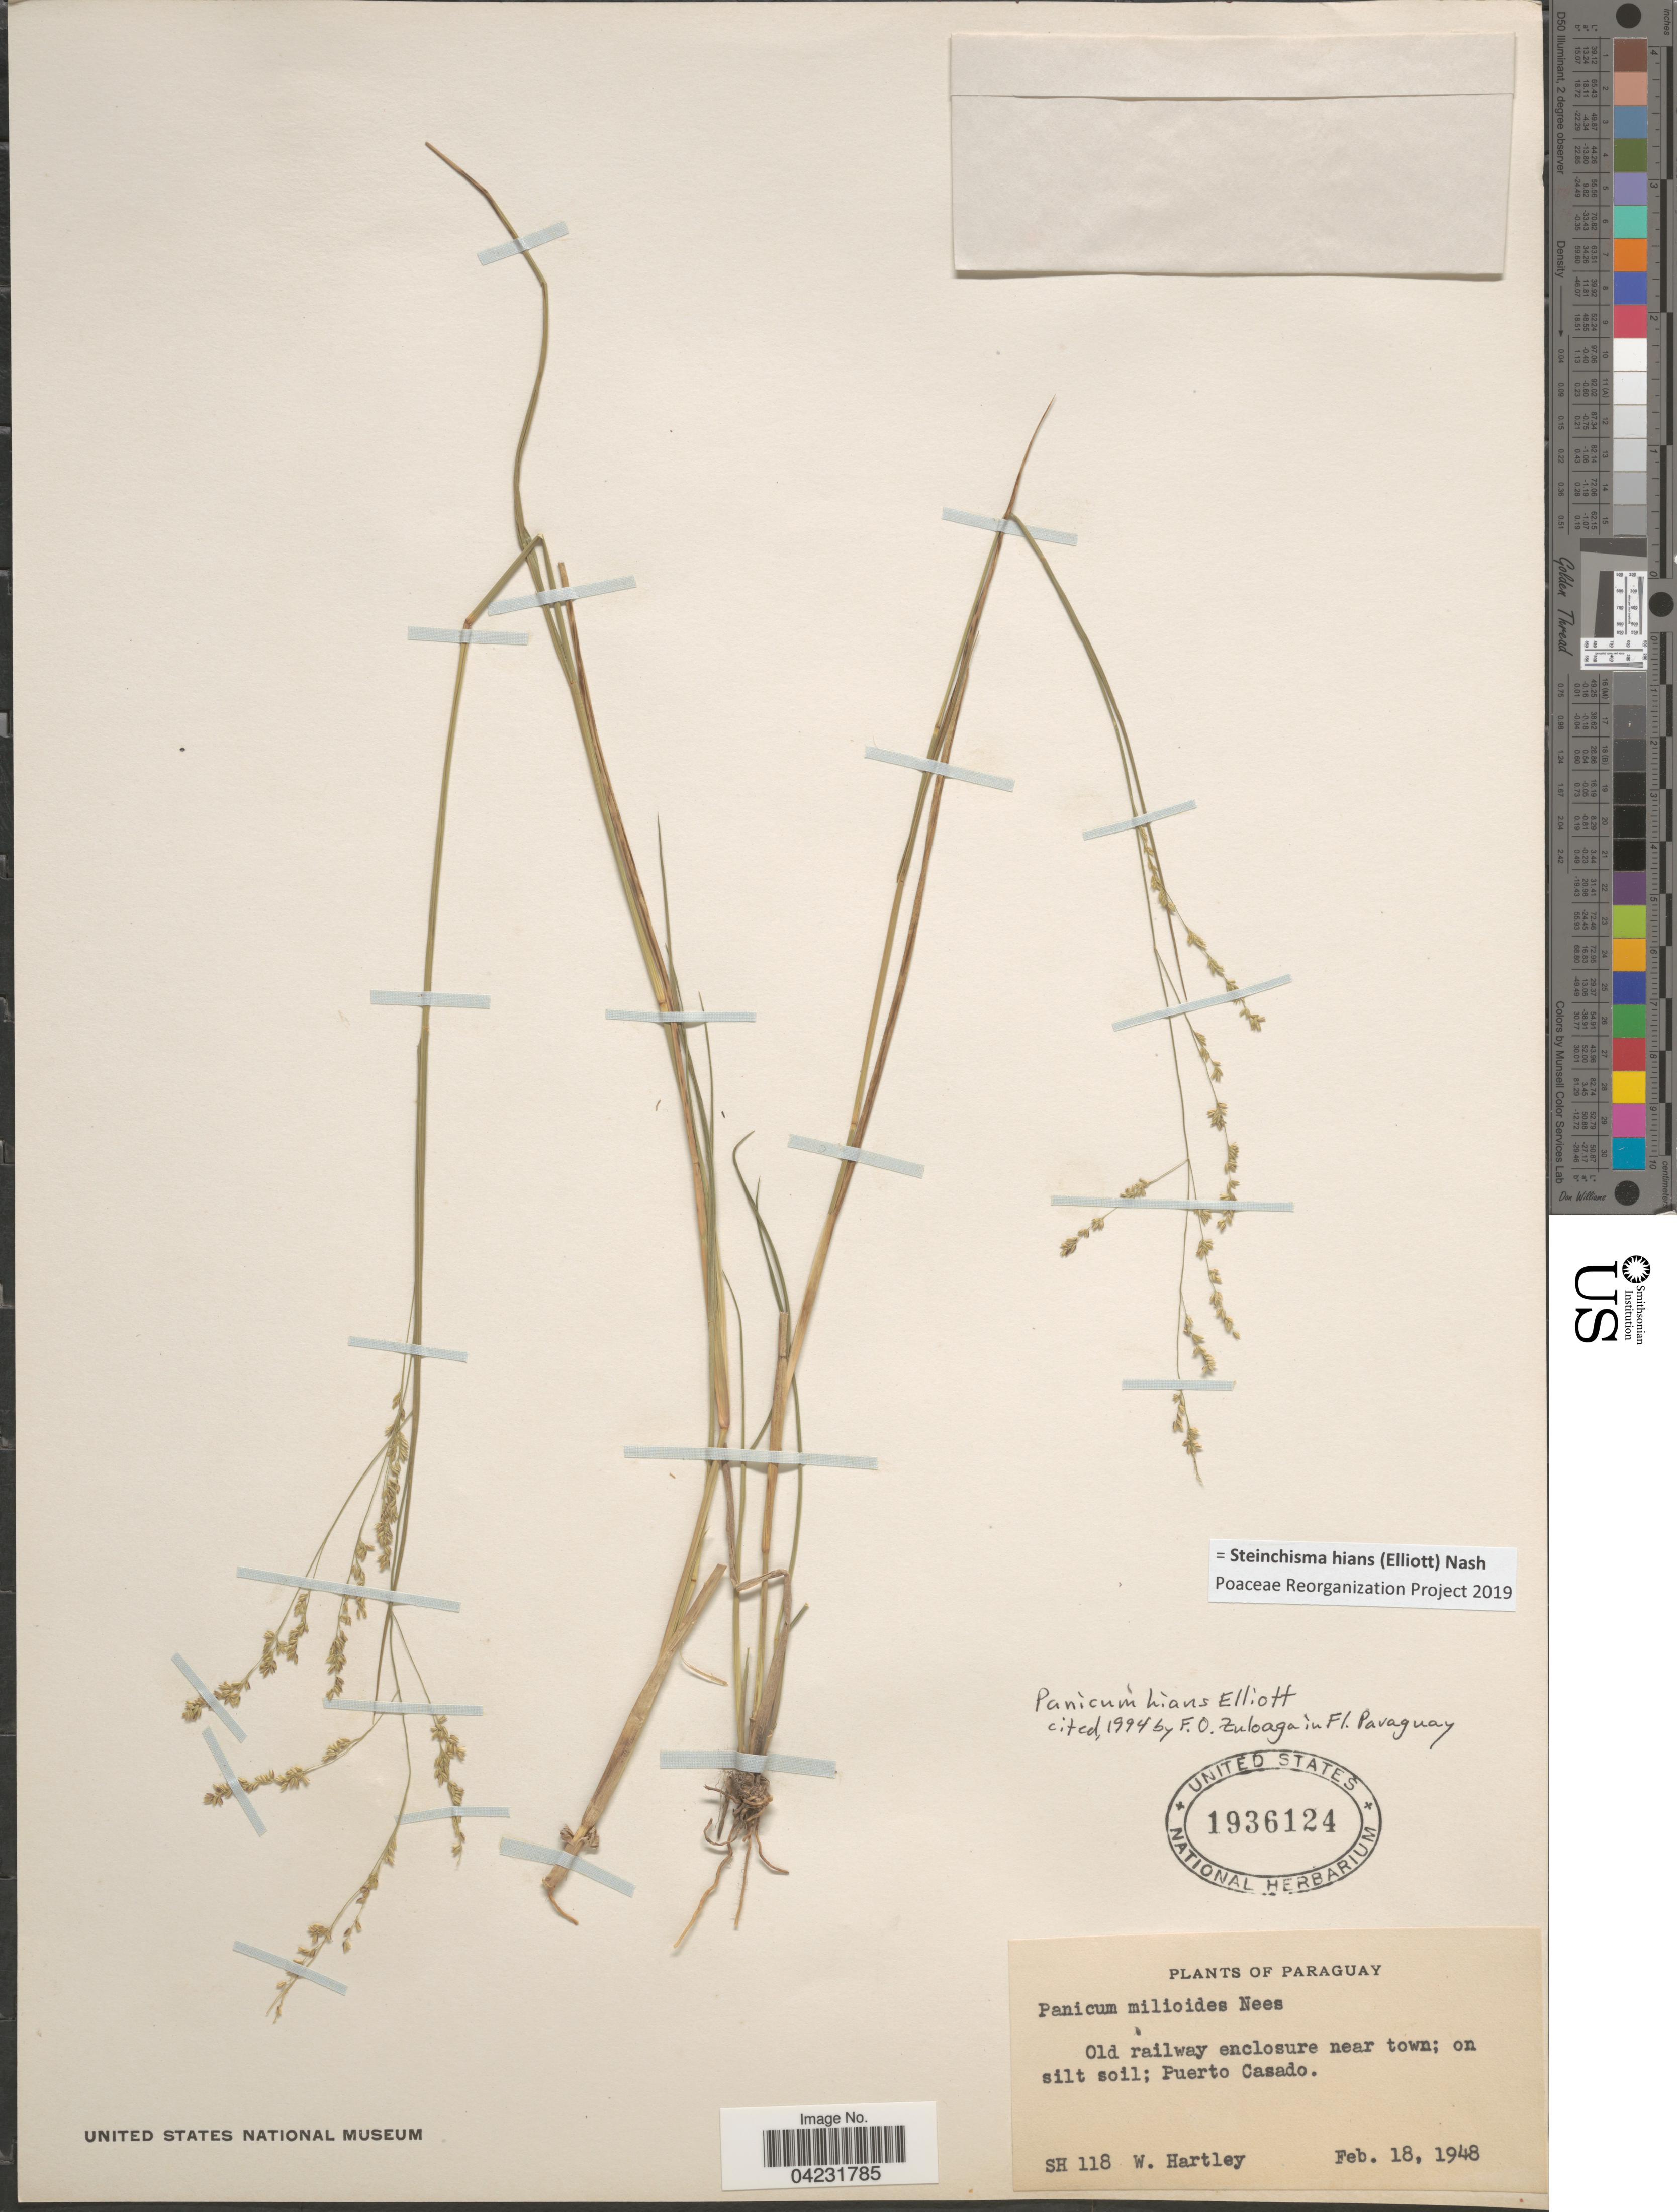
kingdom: Plantae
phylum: Tracheophyta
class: Liliopsida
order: Poales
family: Poaceae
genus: Steinchisma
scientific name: Steinchisma hians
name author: (Elliott) Nash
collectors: W. Hartley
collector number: SH118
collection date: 1948-02-18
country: Paraguay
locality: Old railway enclosure near town; on silt soil; Puerto Casado.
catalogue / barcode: US 1936124